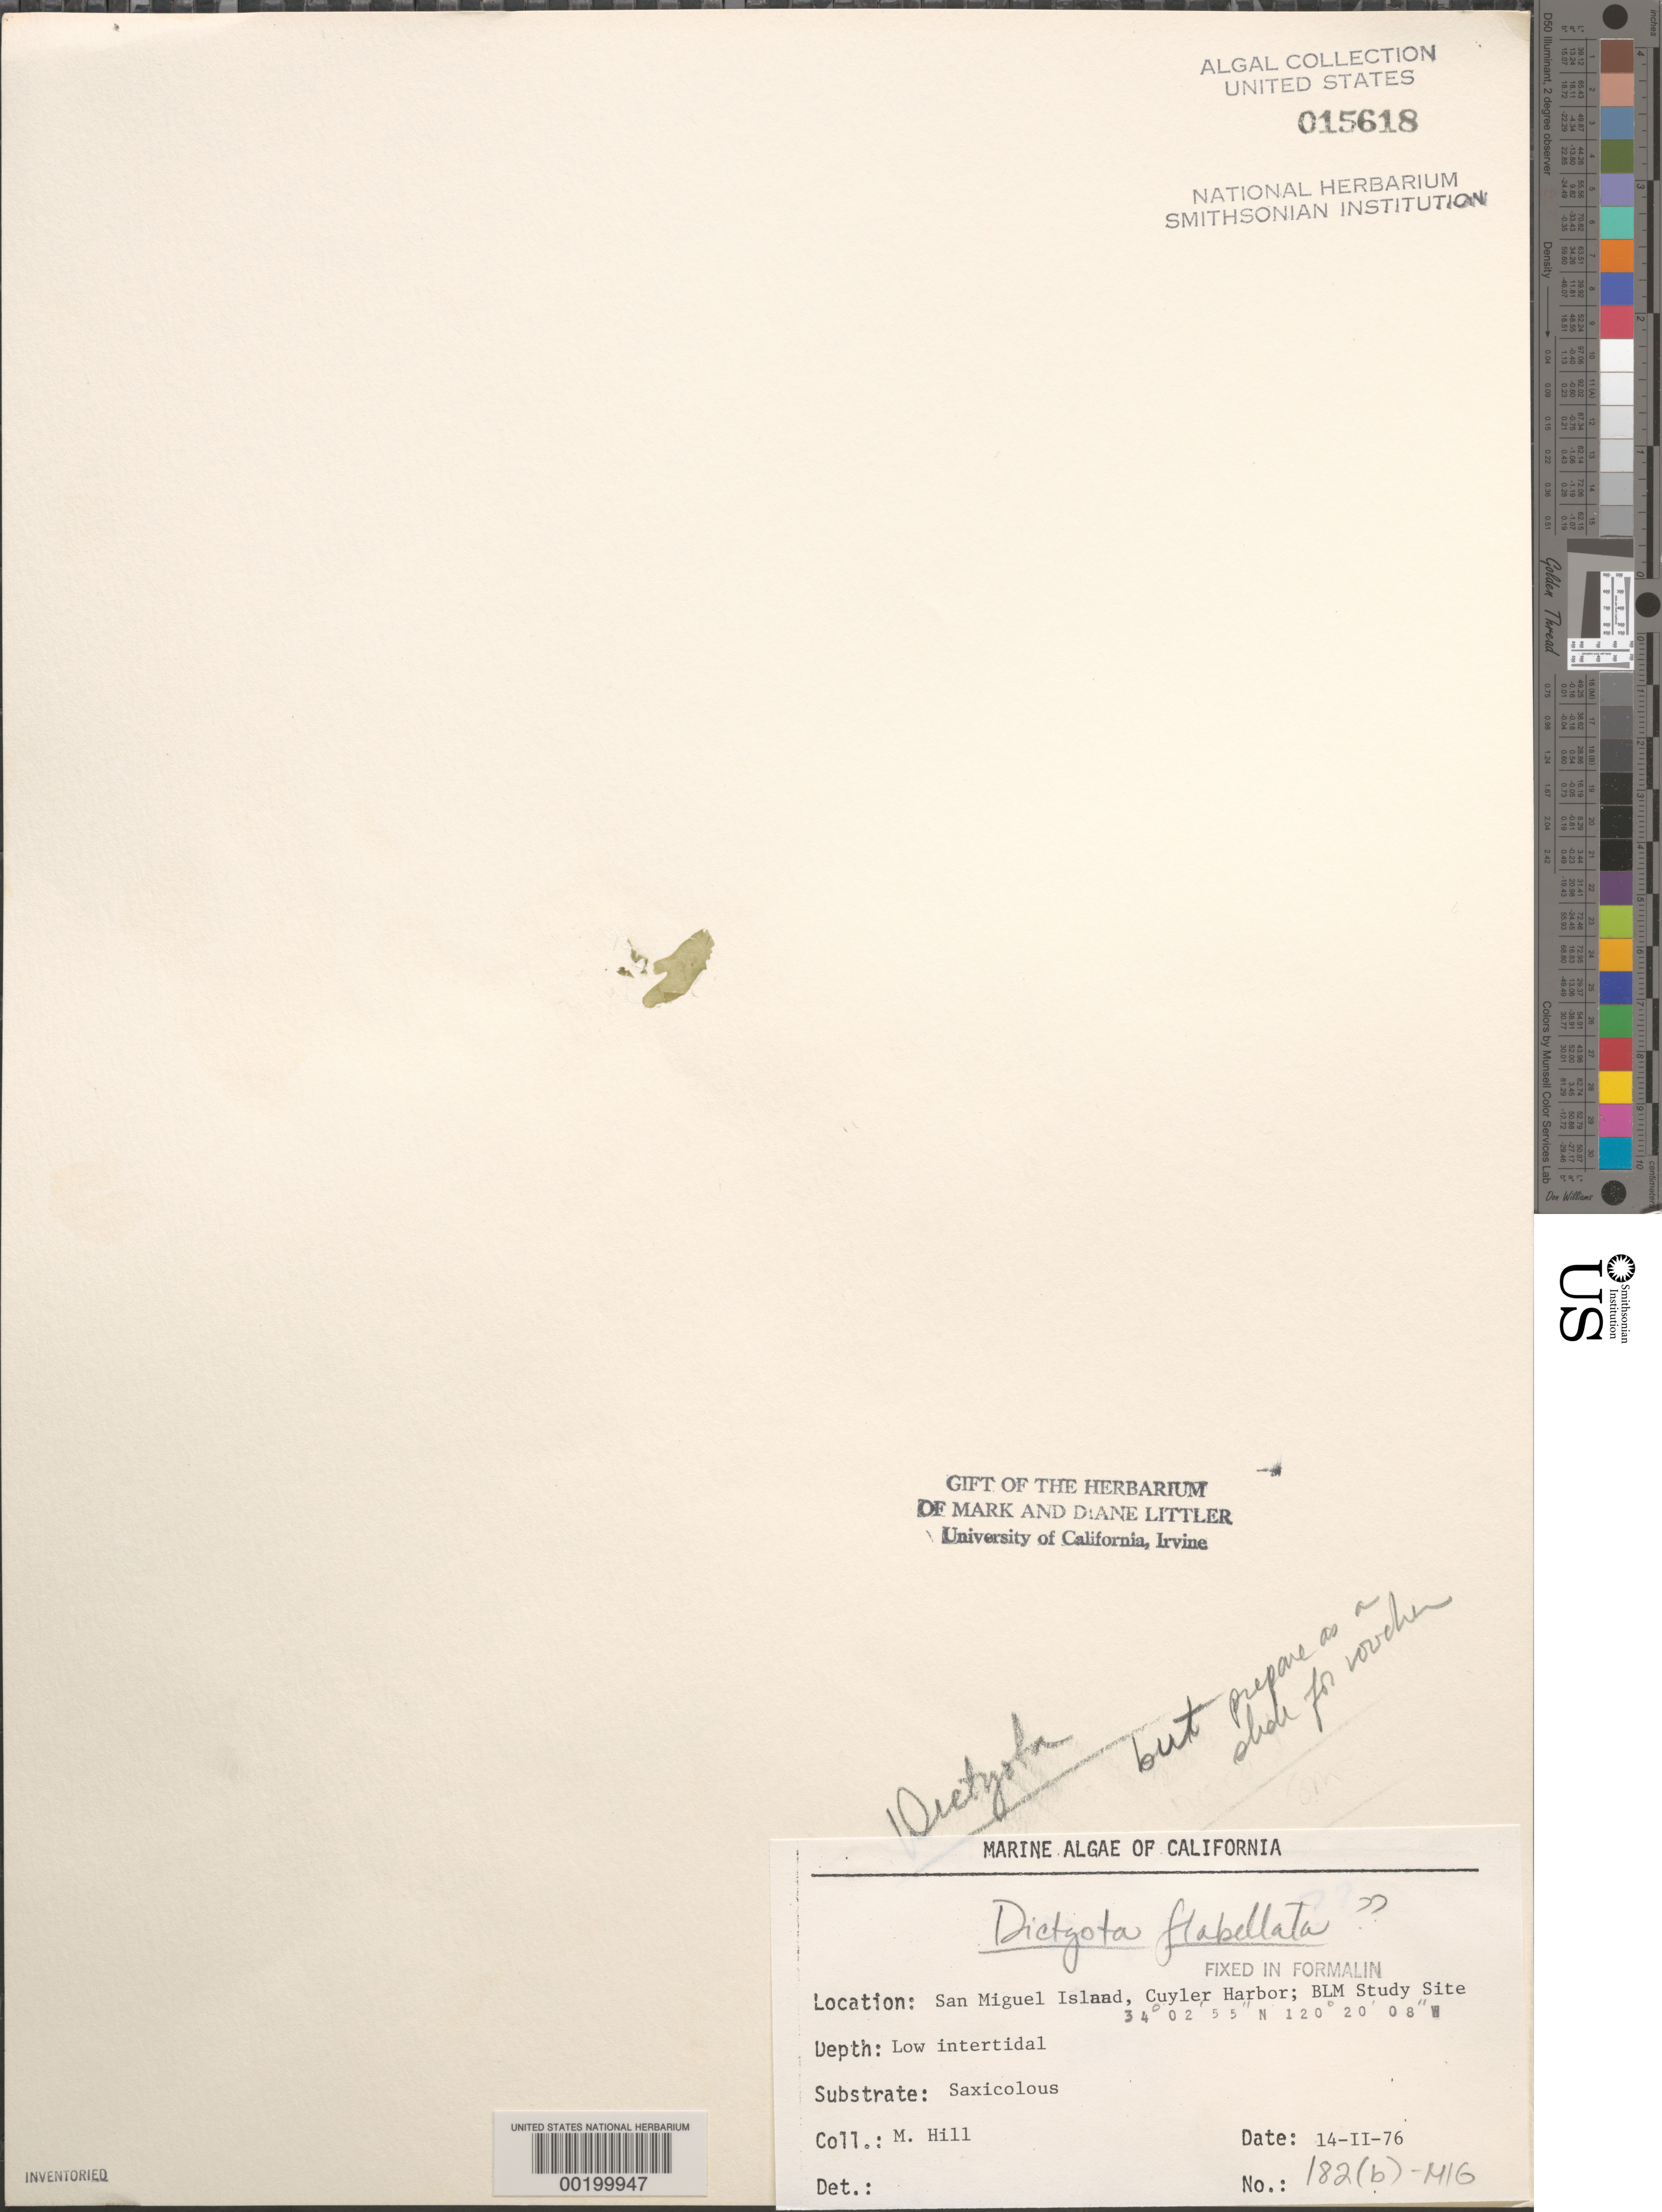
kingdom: Chromista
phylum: Ochrophyta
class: Phaeophyceae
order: Dictyotales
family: Dictyotaceae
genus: Dictyota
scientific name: Dictyota flabellata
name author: (Collins) Setch. & N.L. Gardner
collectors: M. Hill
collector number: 182b-mig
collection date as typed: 14 Feb 1976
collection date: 1976-02-14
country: United States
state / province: California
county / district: Santa Barbara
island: San Miguel Island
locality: Cuyler Harbor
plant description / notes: BLM-SOCALBIGHT Rocky Intertidal Survey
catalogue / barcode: US 15618